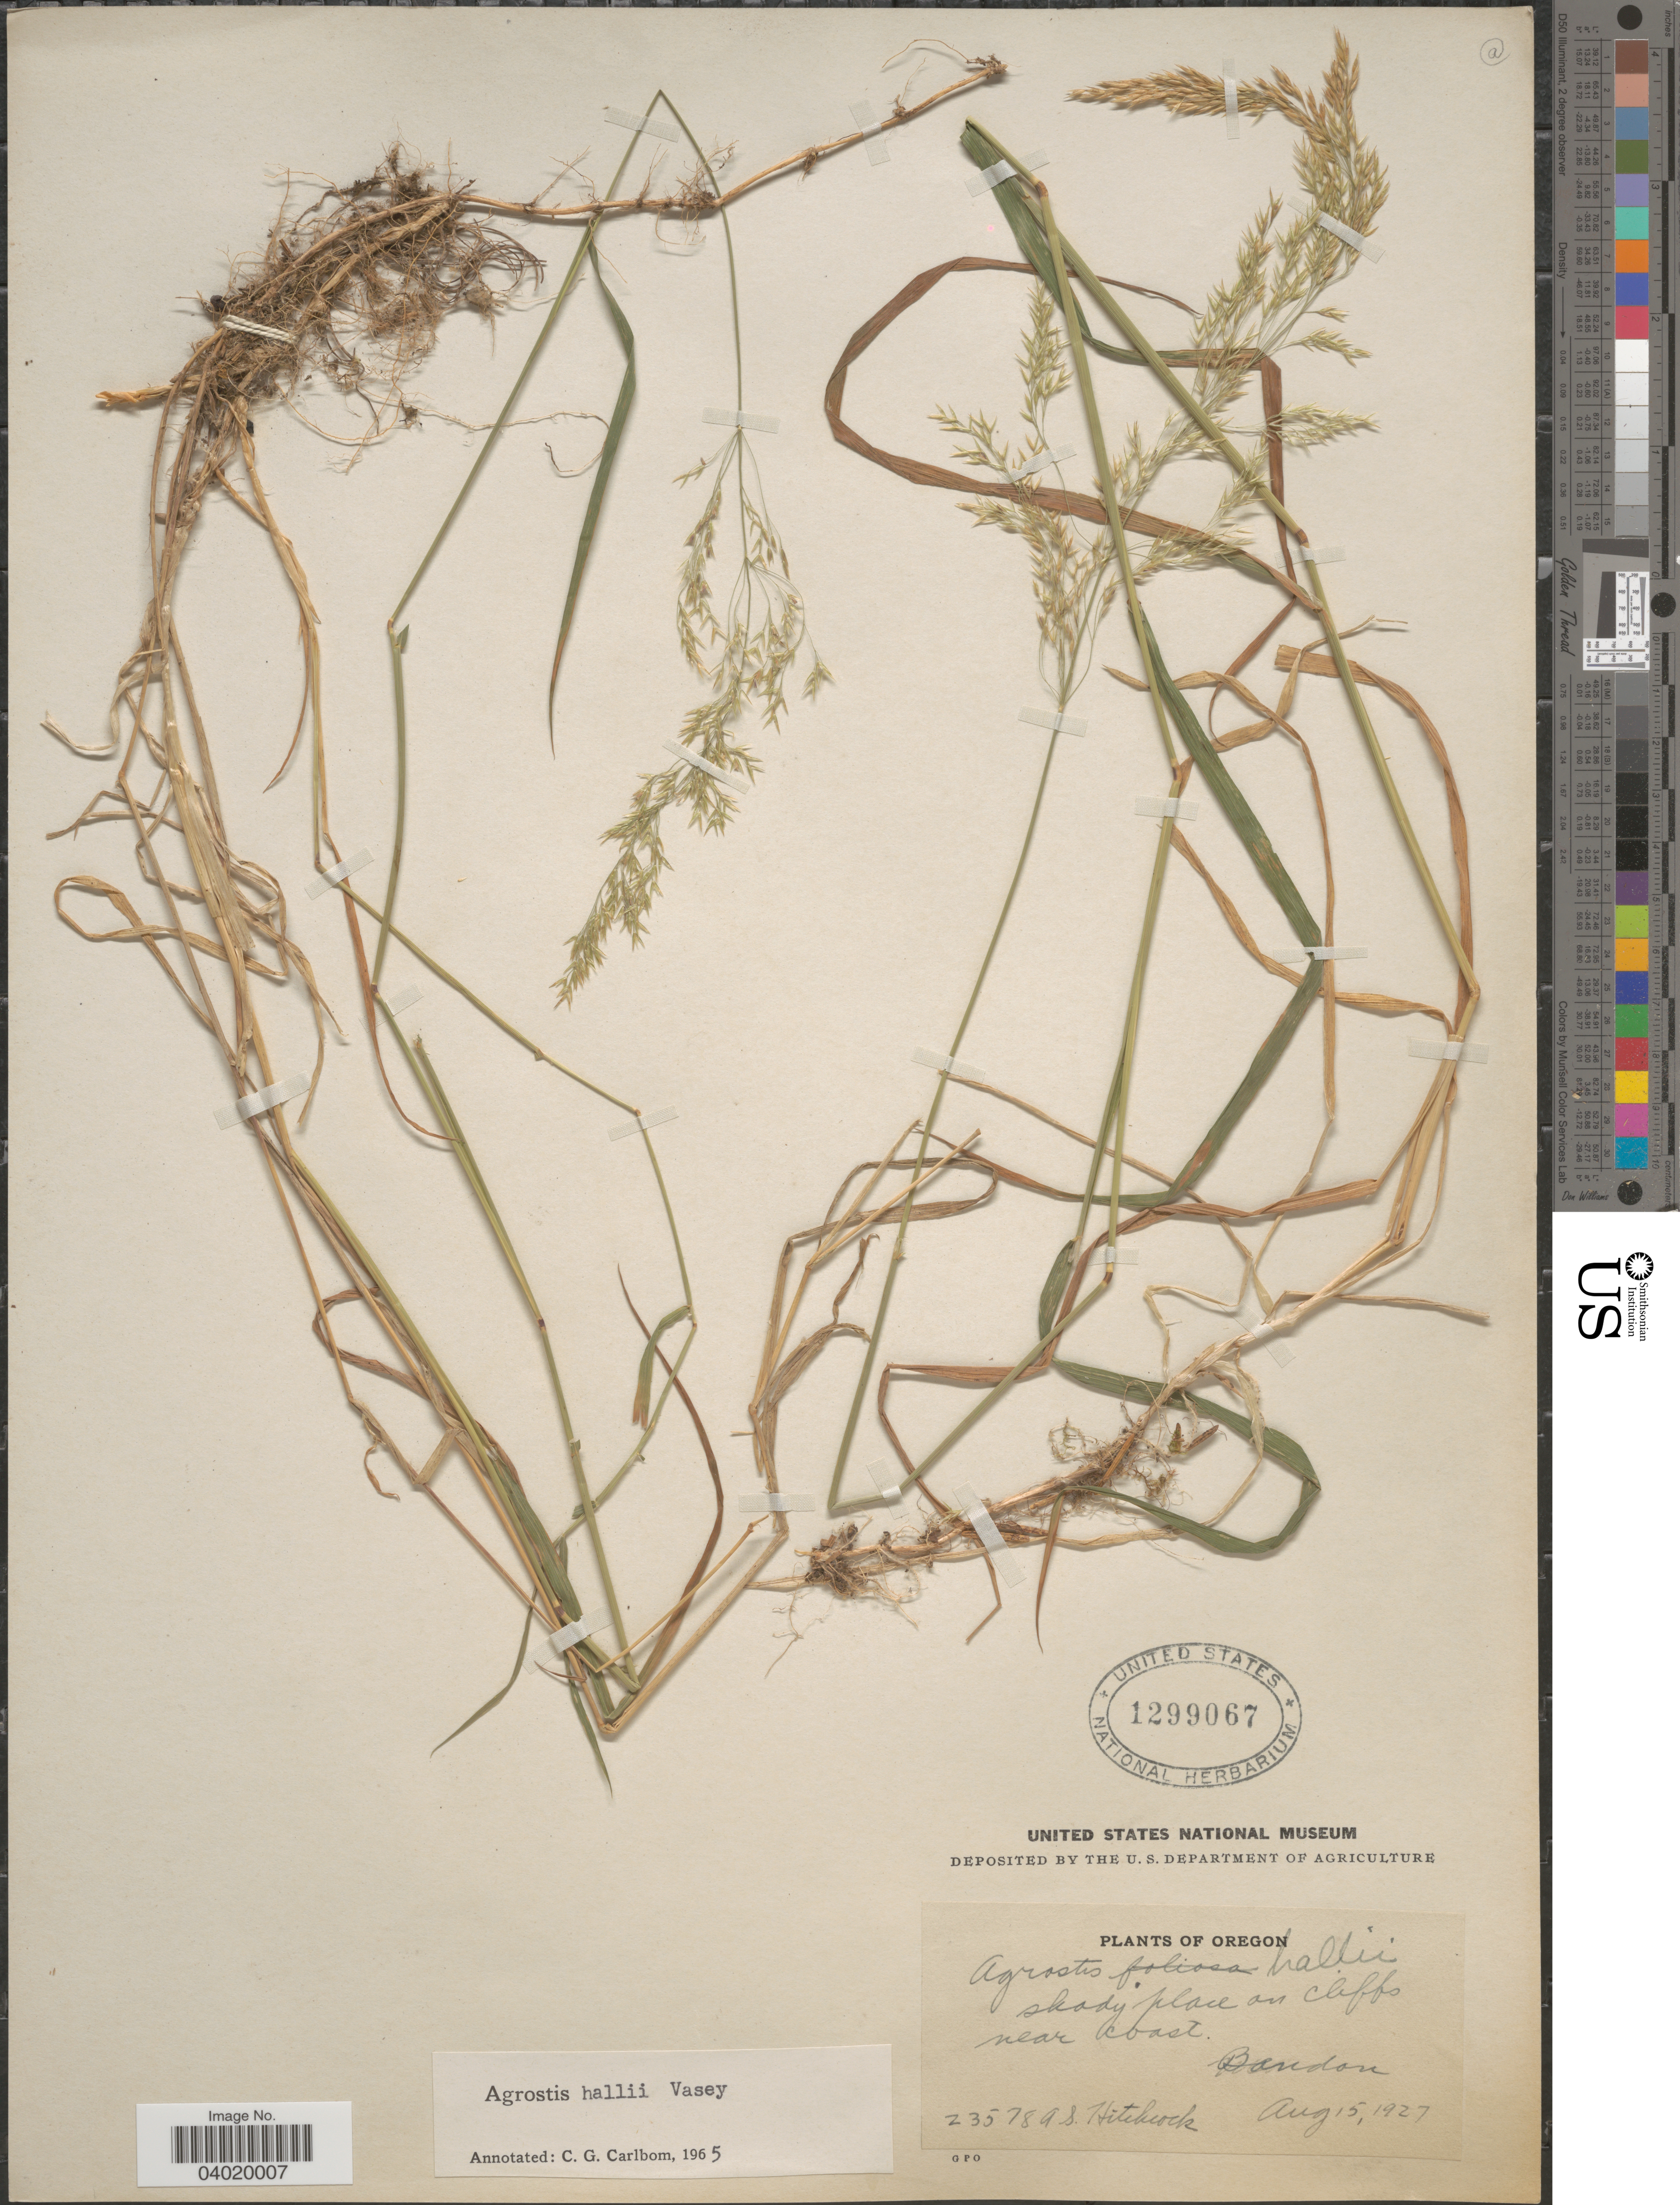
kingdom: Plantae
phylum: Tracheophyta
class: Liliopsida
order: Poales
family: Poaceae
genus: Agrostis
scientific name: Agrostis hallii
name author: Vasey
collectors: A. S. Hitchcock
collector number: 23578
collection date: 1927-08-15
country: United States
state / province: Oregon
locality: On cliffs near coast. Bandon.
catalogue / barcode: US 1299067